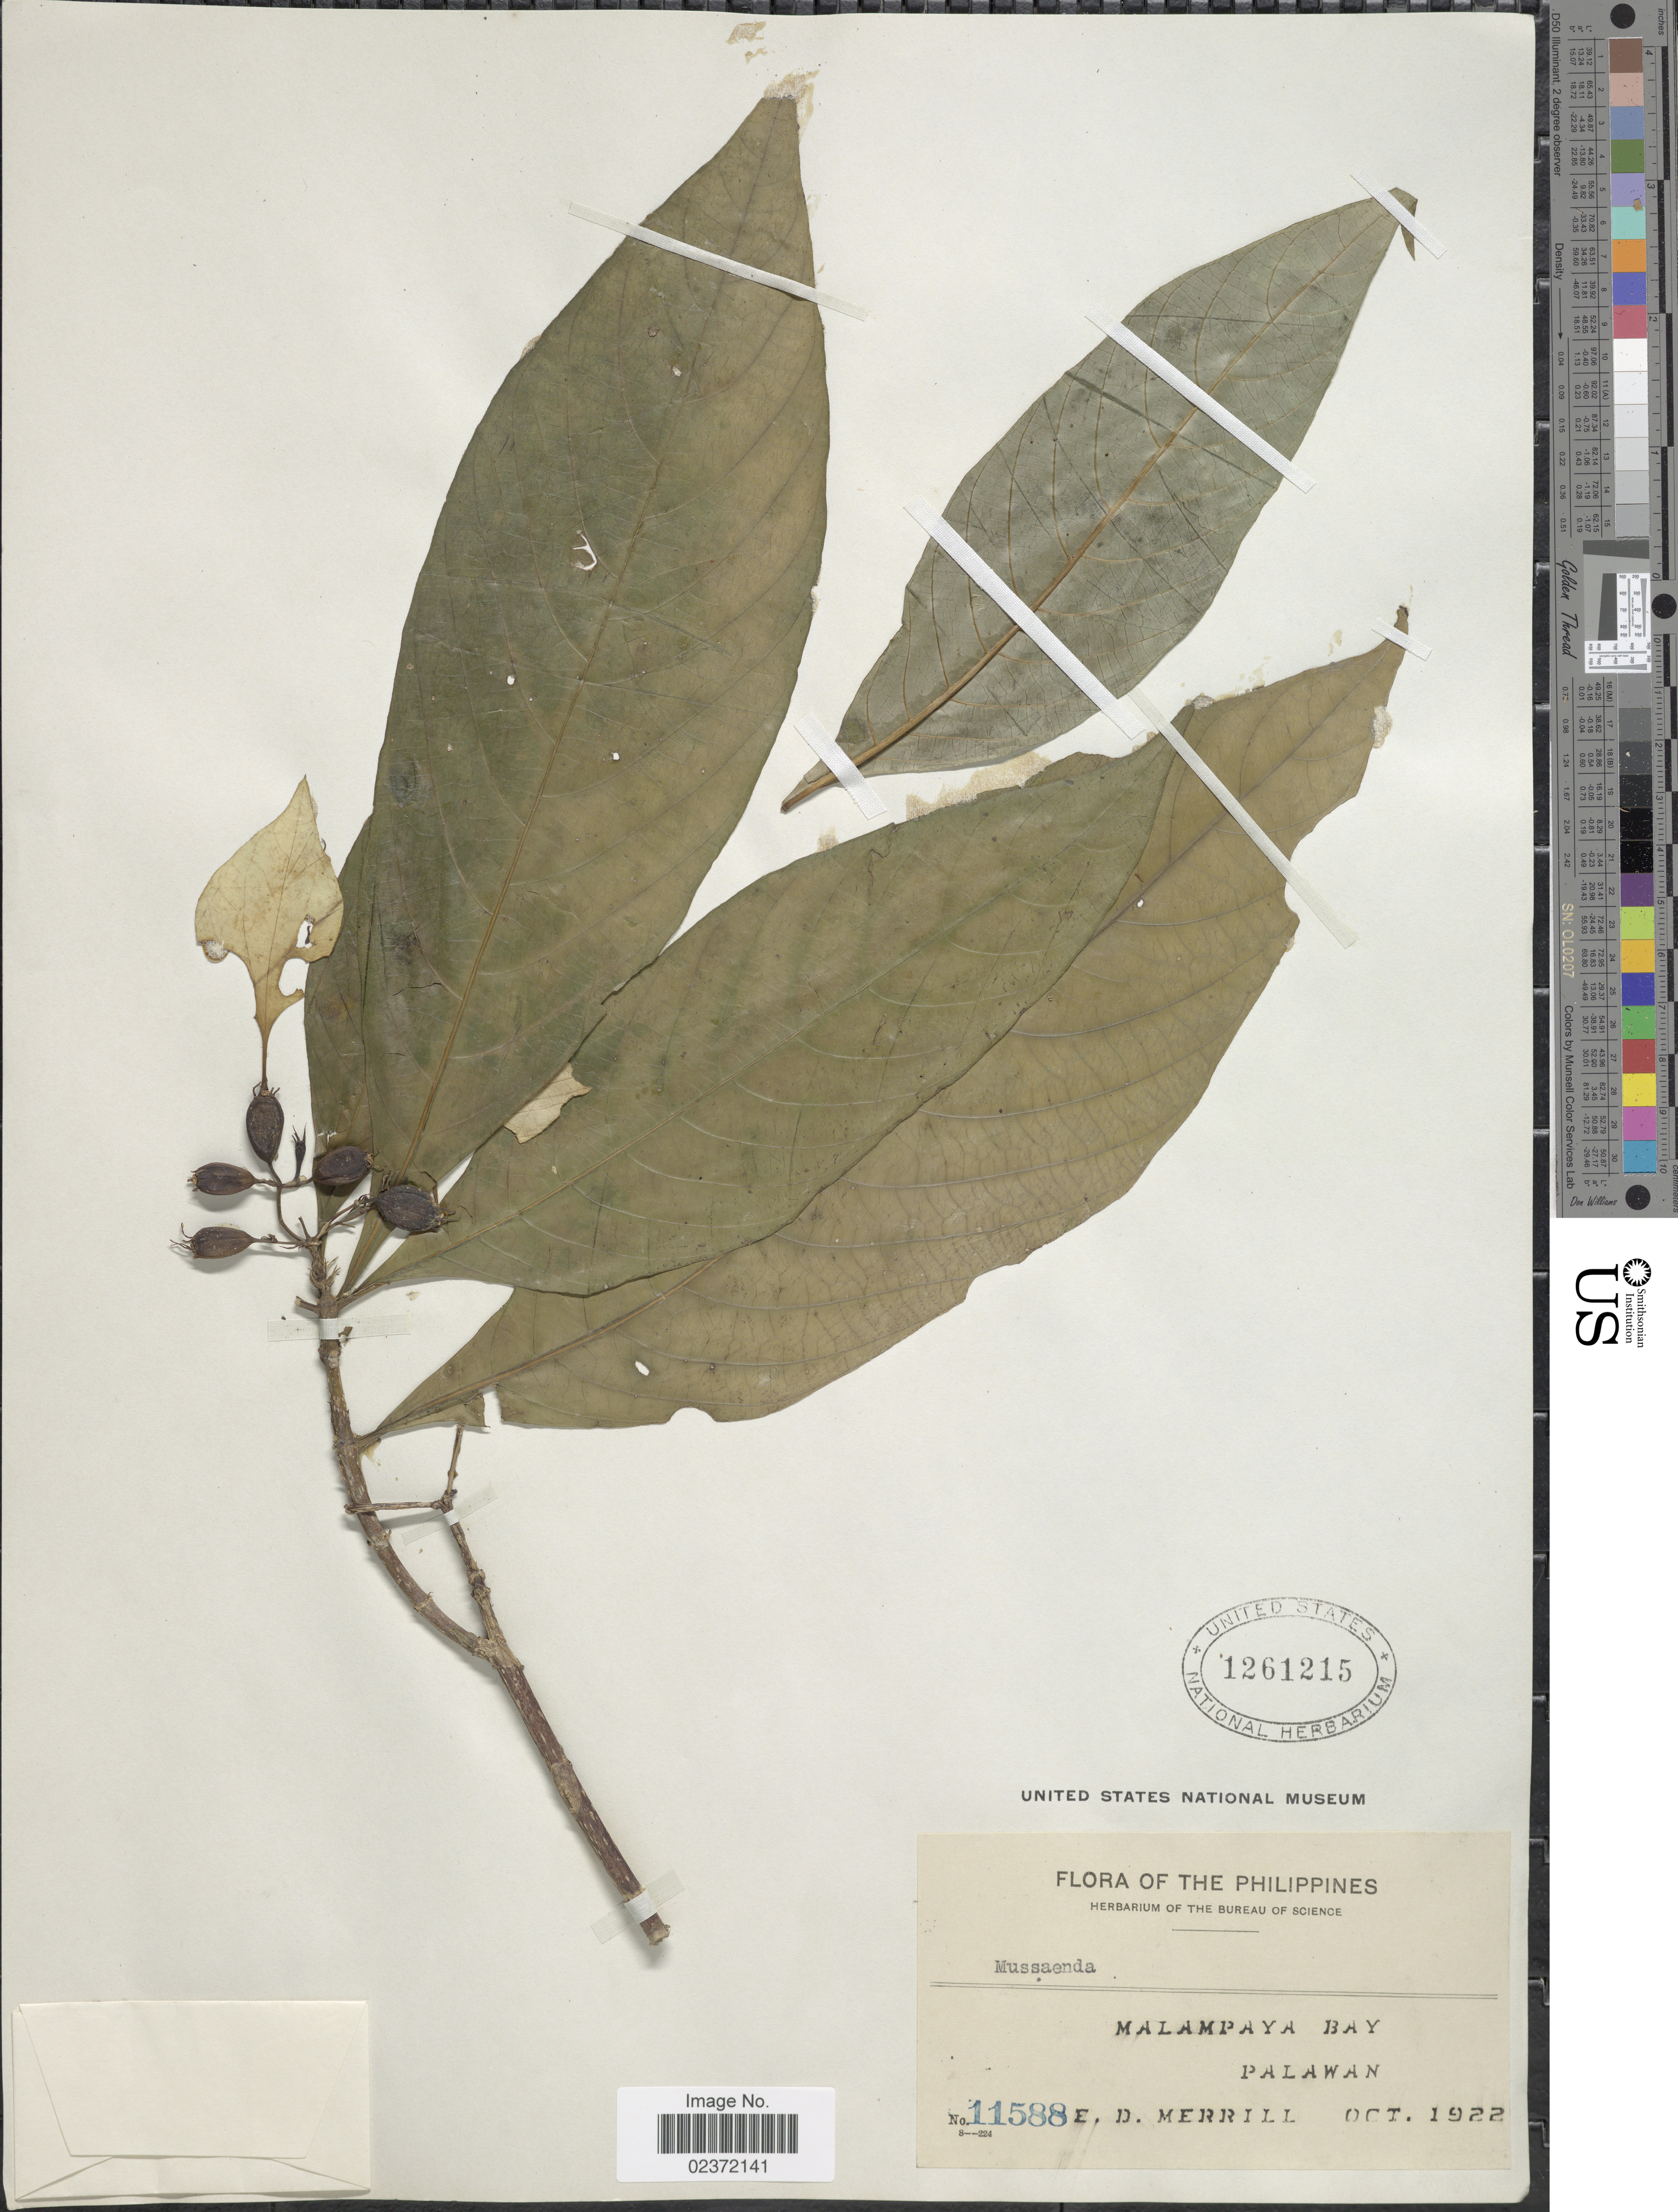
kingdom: Plantae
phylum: Tracheophyta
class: Magnoliopsida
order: Gentianales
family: Rubiaceae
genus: Mussaenda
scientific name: Mussaenda sp.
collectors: E. D. Merrill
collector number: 11588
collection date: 1922-10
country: Philippines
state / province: Mimaropa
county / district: Palawan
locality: Malampaya Bay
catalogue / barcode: US 1261215